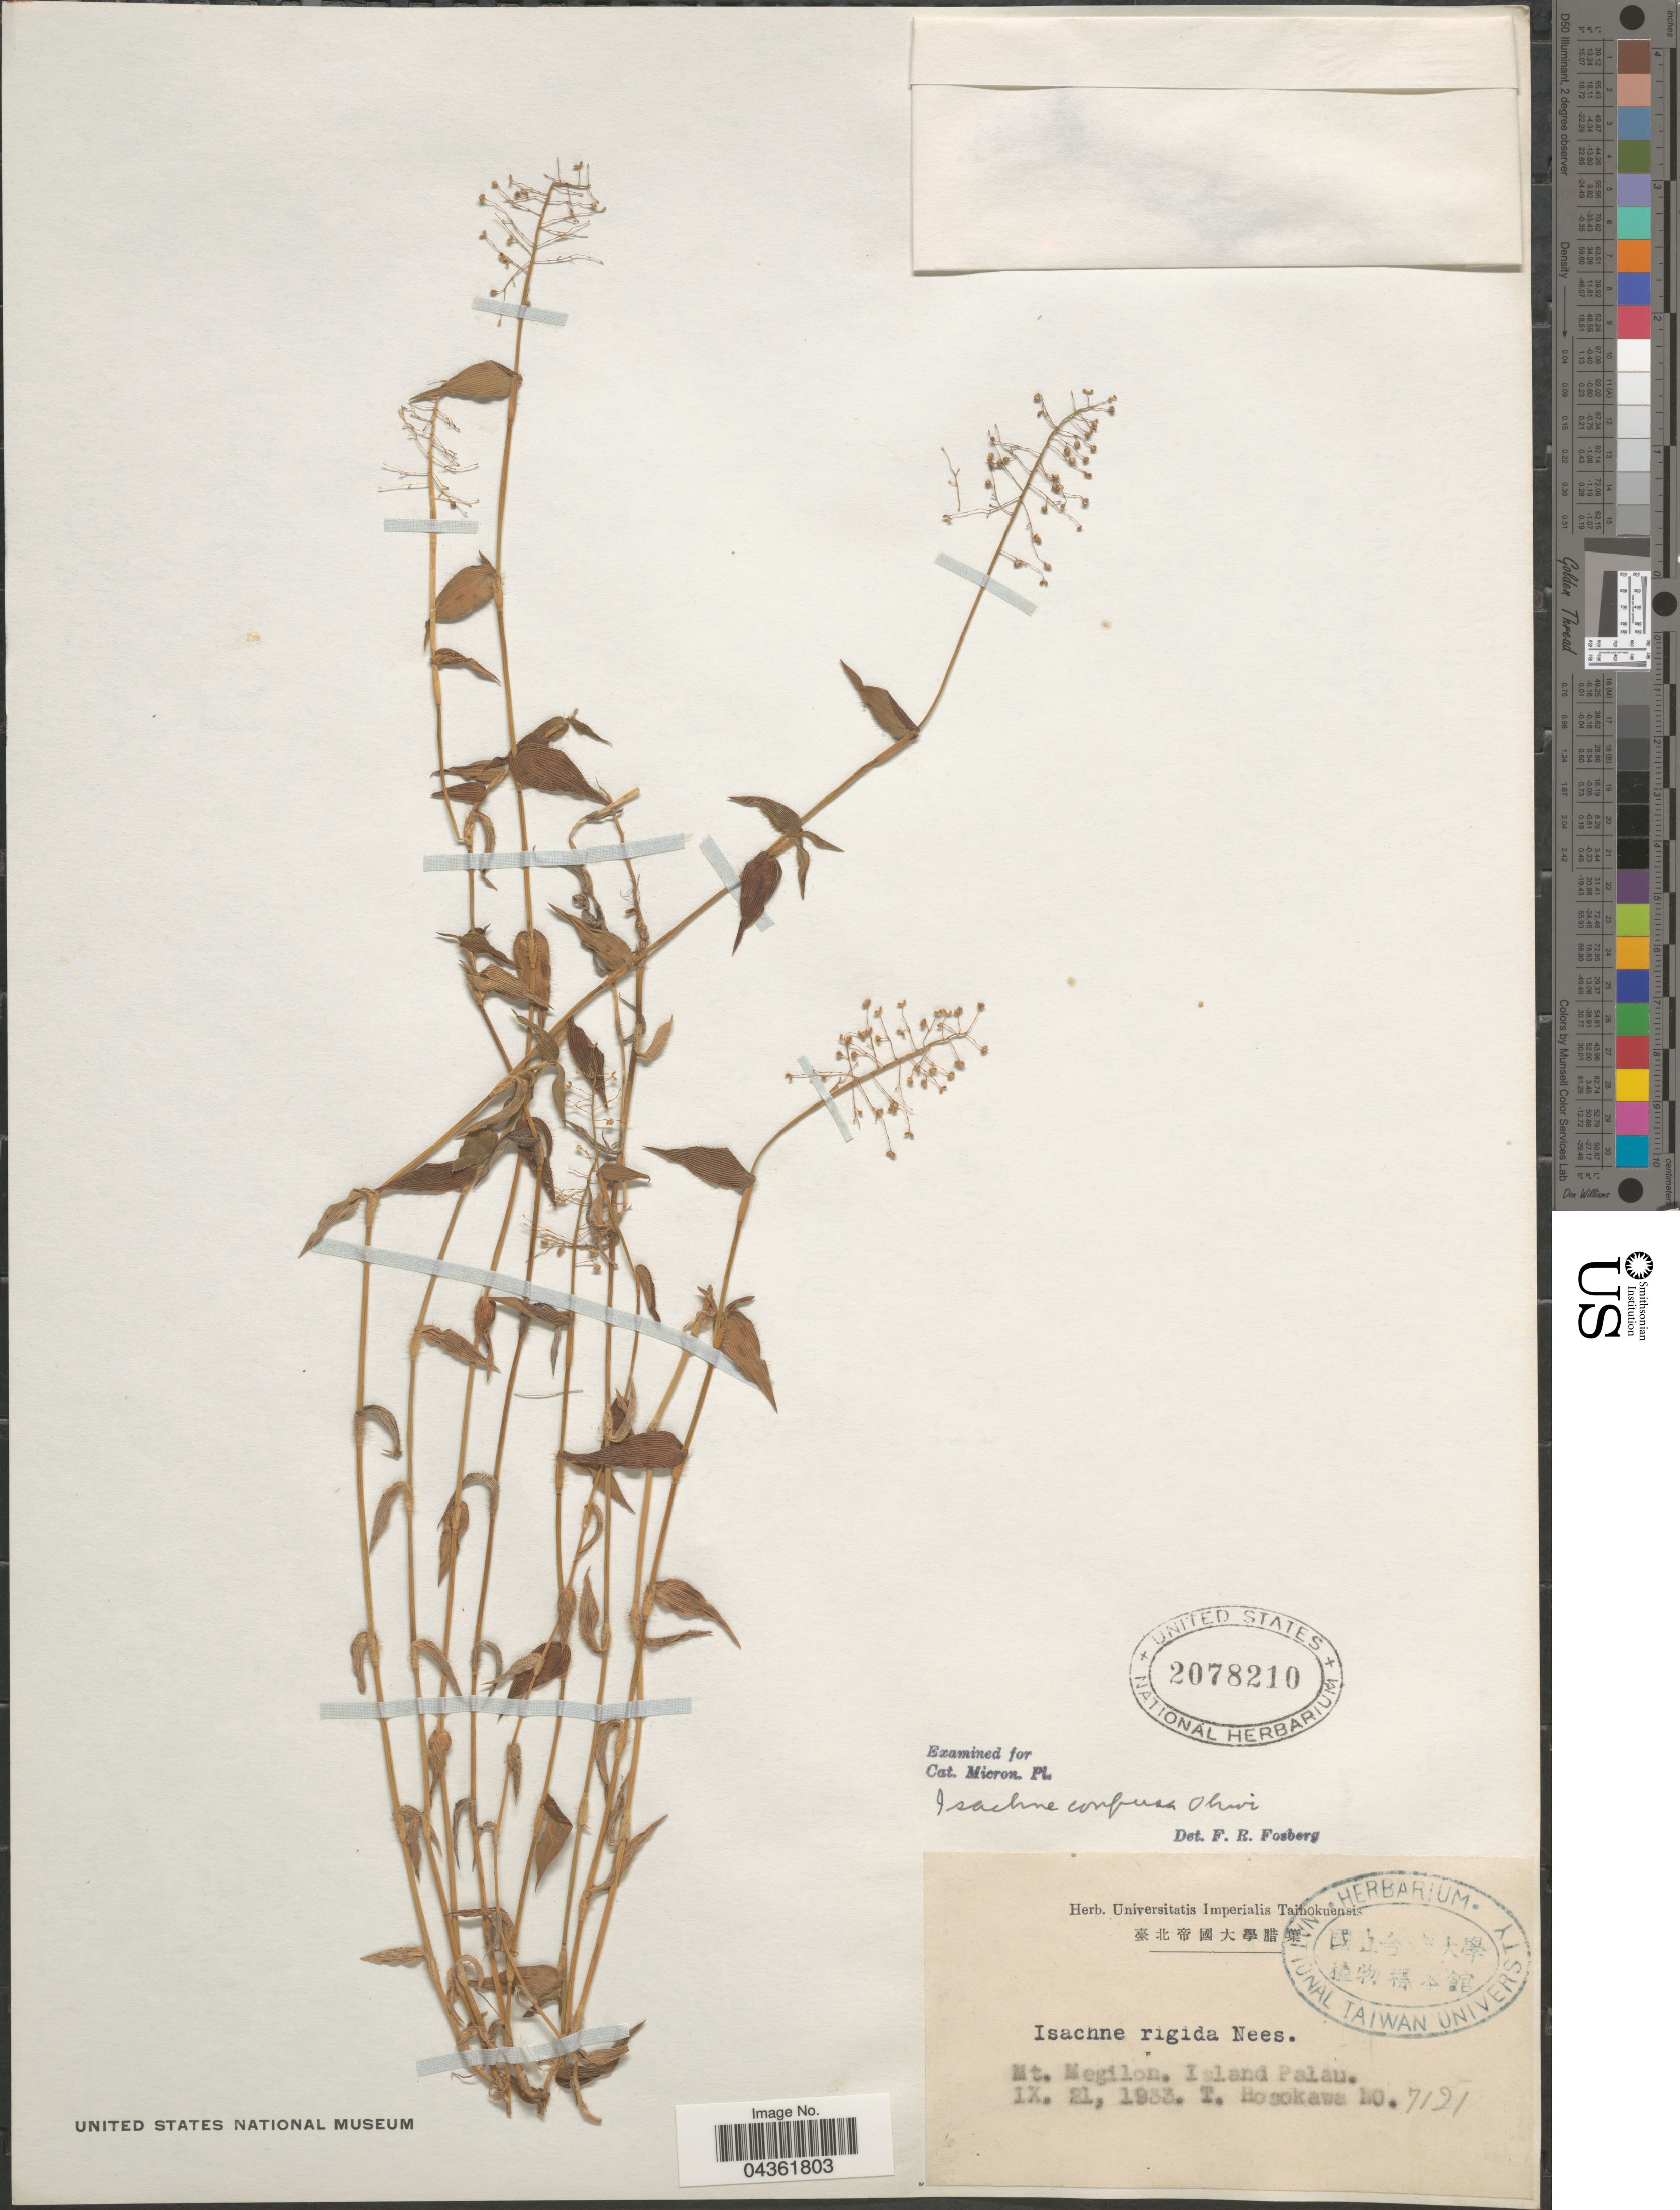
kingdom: Plantae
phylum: Tracheophyta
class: Liliopsida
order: Poales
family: Poaceae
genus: Isachne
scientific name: Isachne confusa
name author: Ohwi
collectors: T. Hosokawa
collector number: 7121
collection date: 1933-09-21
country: Palau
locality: Mt. Megilon, Island Palau.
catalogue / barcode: US 2078210